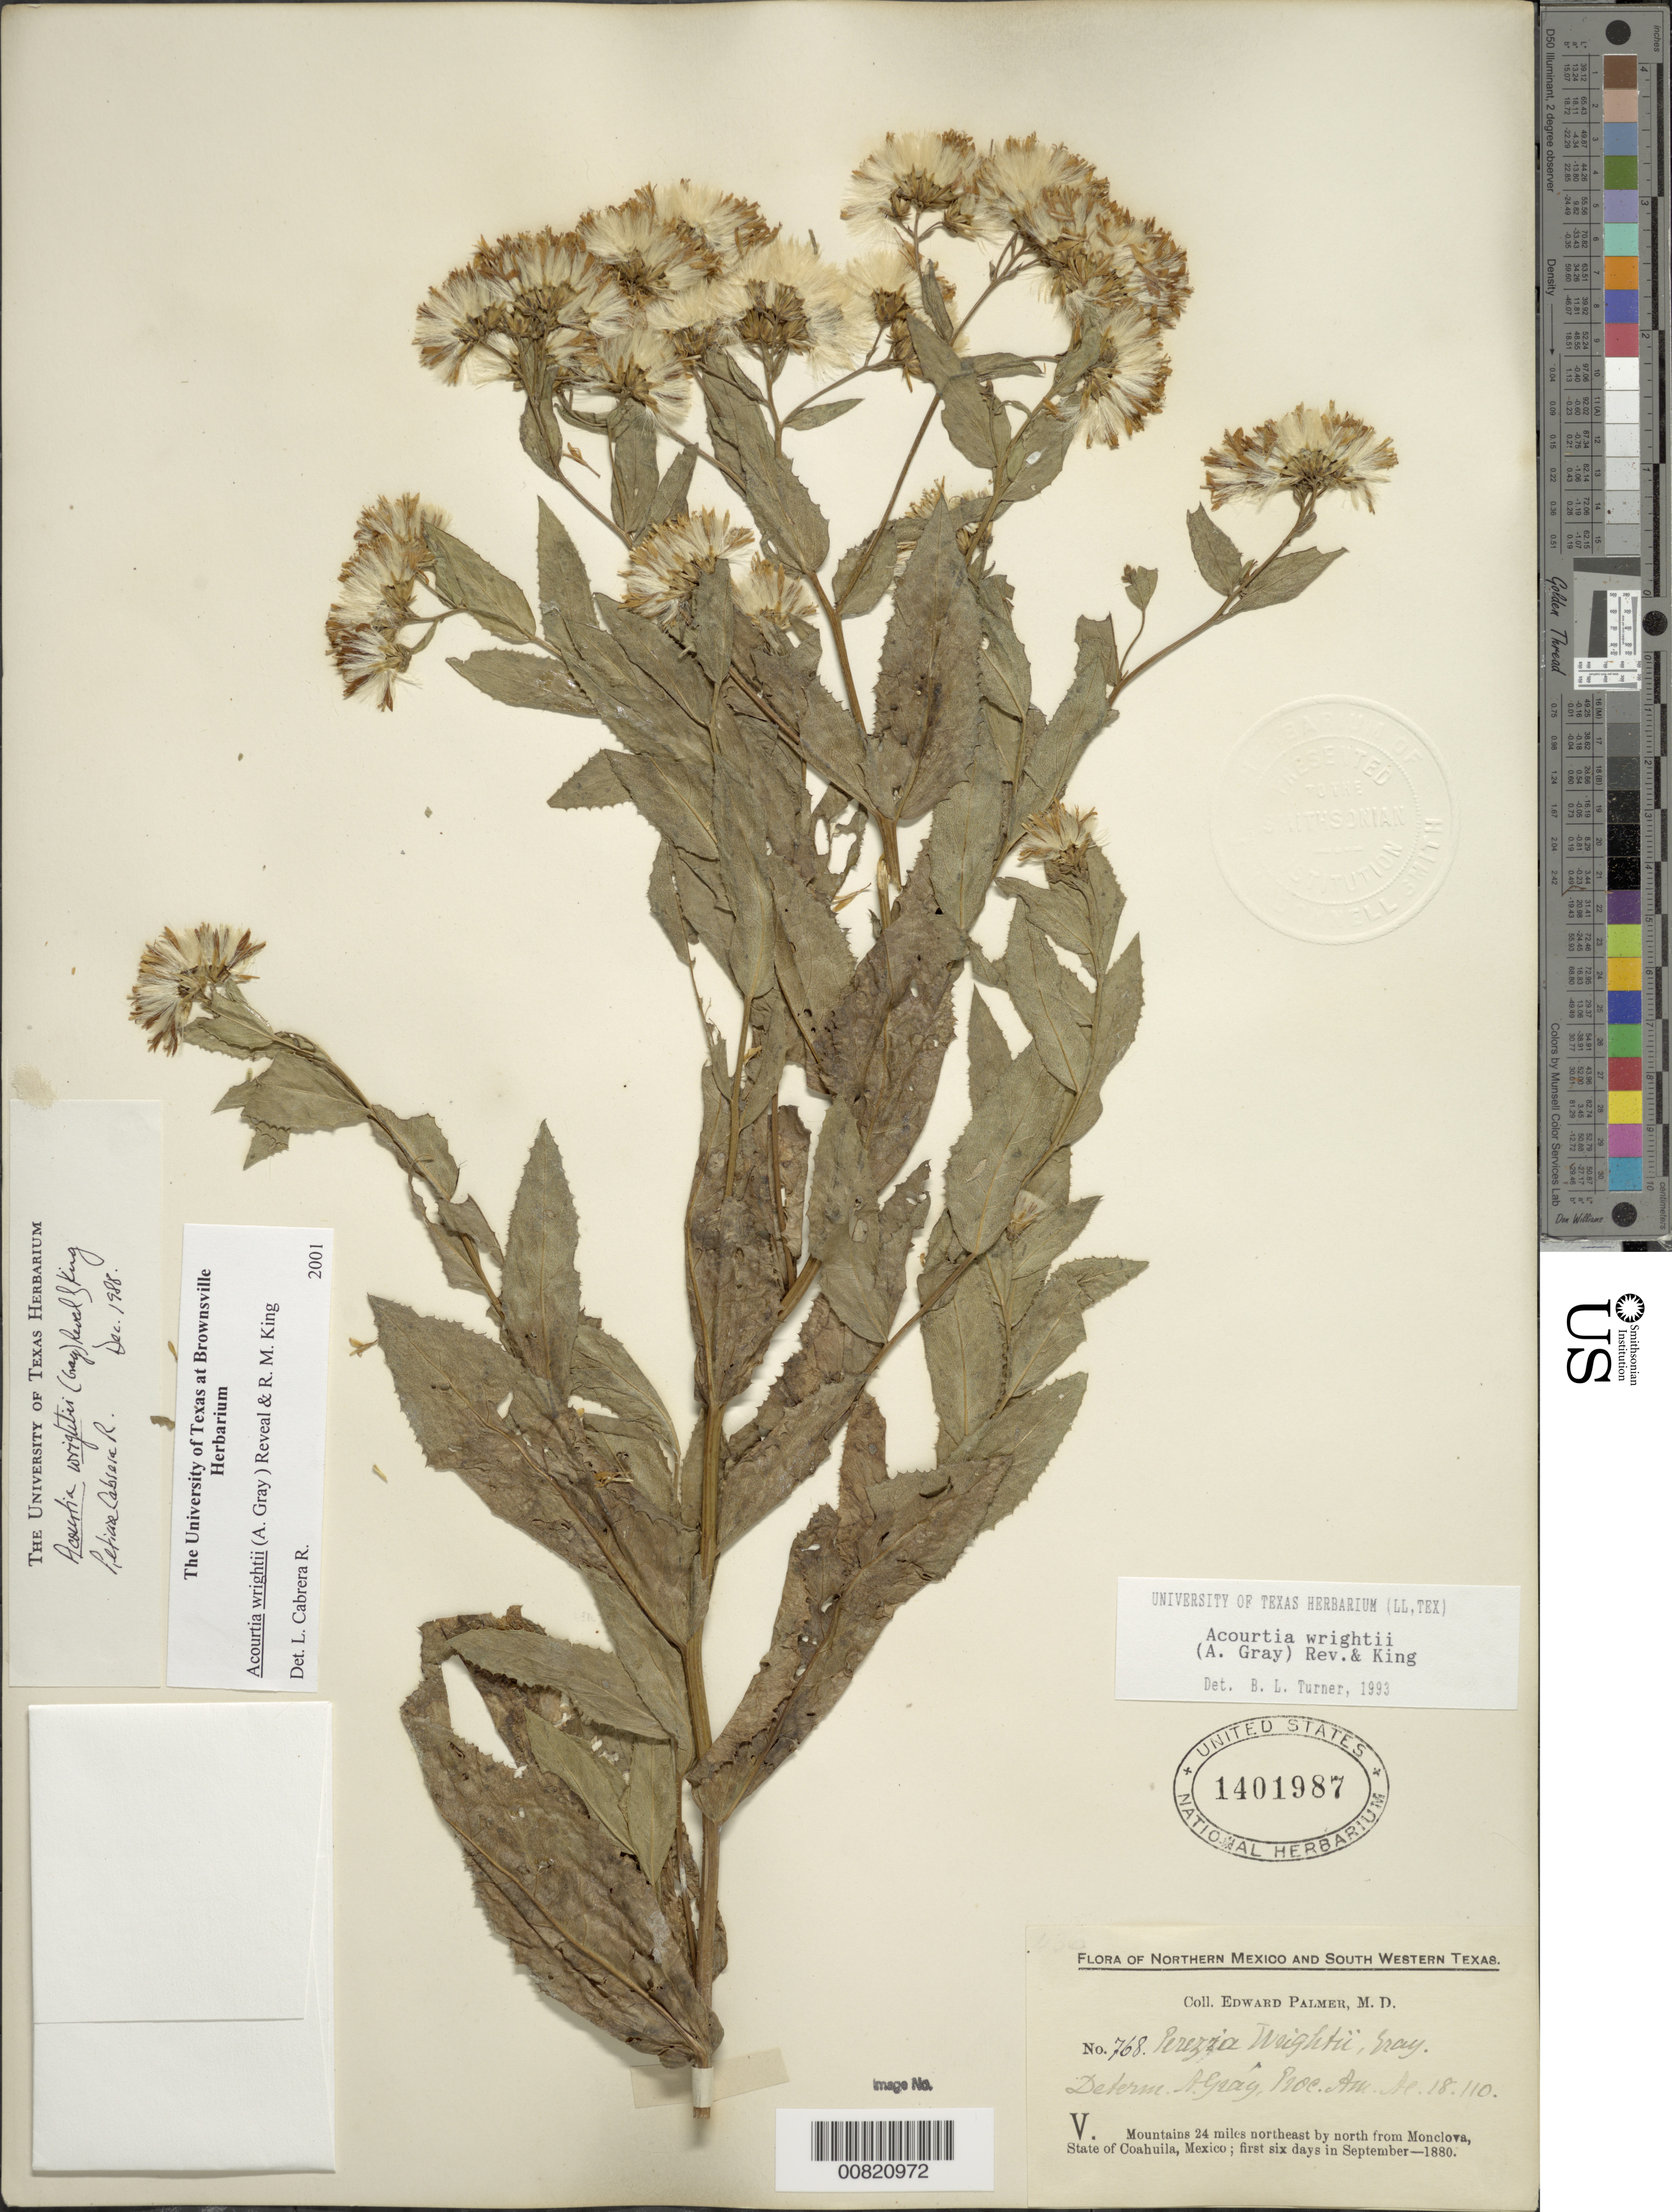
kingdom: Plantae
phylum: Tracheophyta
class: Magnoliopsida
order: Asterales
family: Asteraceae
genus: Acourtia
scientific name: Acourtia wrightii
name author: (A. Gray) Reveal & R.M. King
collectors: E. Palmer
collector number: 768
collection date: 1880-09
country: Mexico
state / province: Coahuila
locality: Northern Mexico and South Western Texas, Mountains 24 miles northeast by north from Monclova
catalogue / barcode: US 1401987